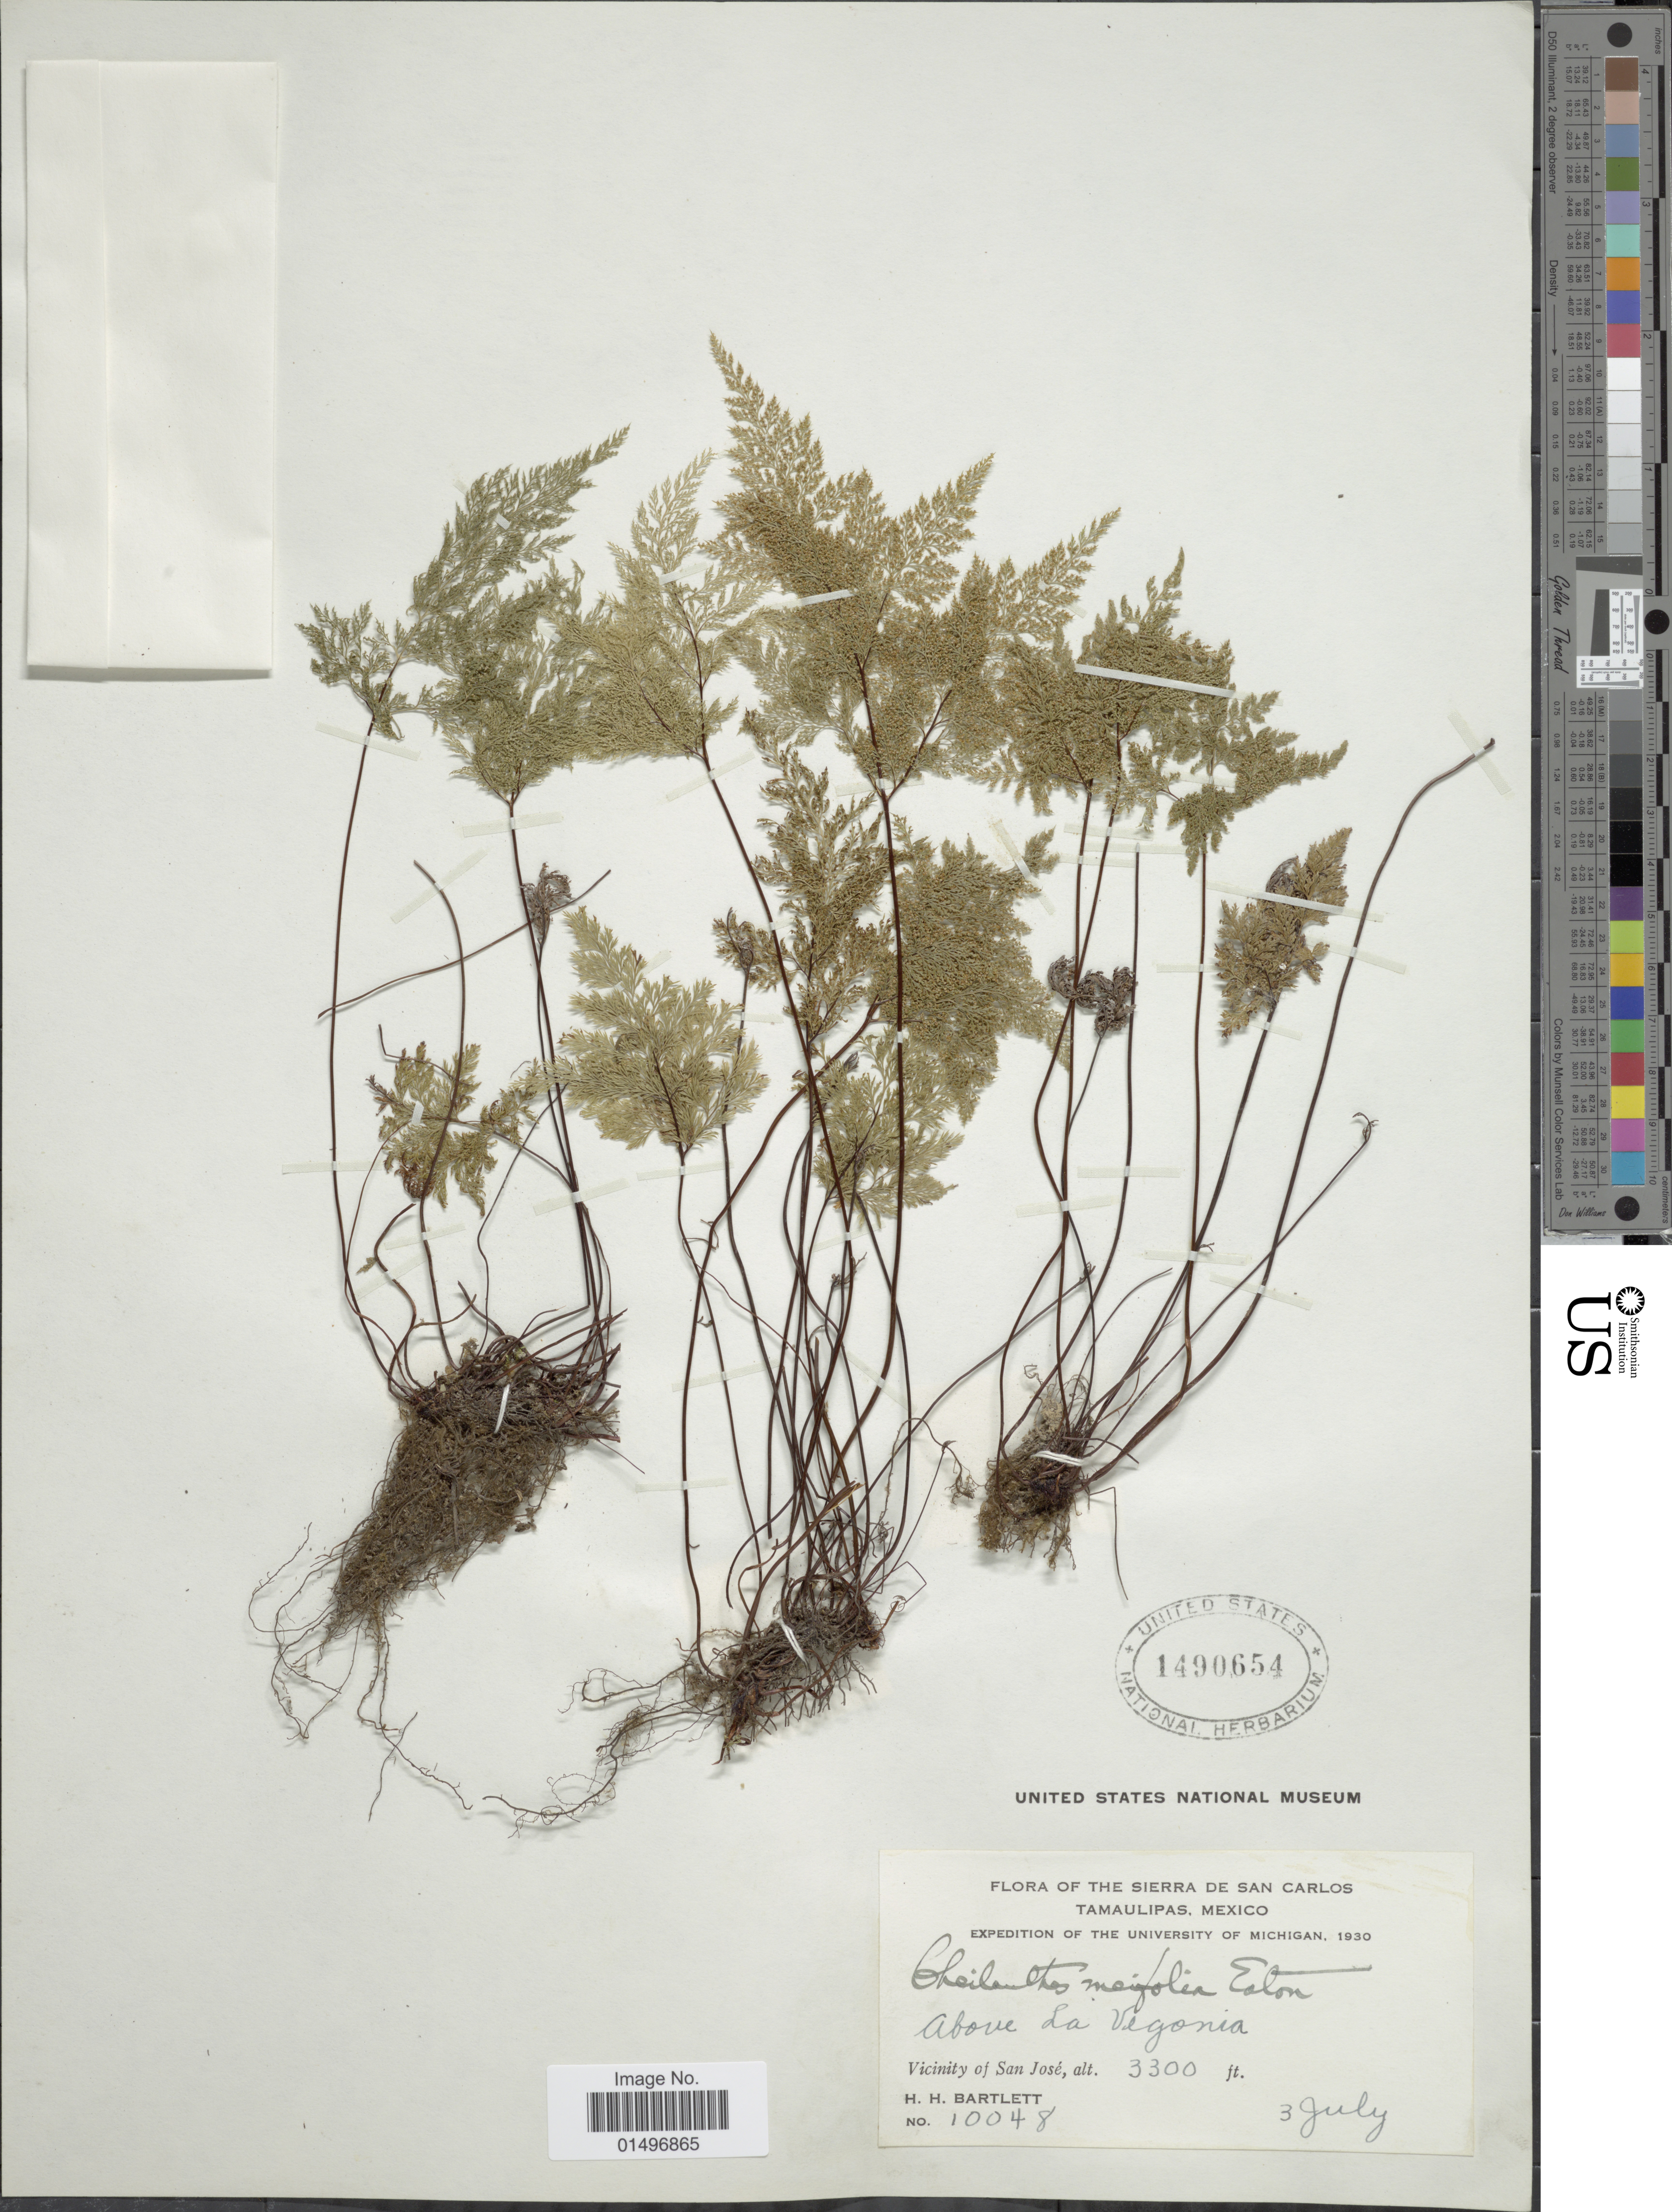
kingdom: Plantae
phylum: Tracheophyta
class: Polypodiopsida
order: Polypodiales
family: Pteridaceae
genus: Aspidotis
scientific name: Aspidotis meifolia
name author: (D.C. Eaton) Pic. Serm.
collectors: H. H. Bartlett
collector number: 10048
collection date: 1930-07-03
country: Mexico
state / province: Tamaulipas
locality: Sierra de San Carlos, Tamaulipas, Mexico, above La Vegonia, Vicinity of San Jose.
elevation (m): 1006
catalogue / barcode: US 1490654